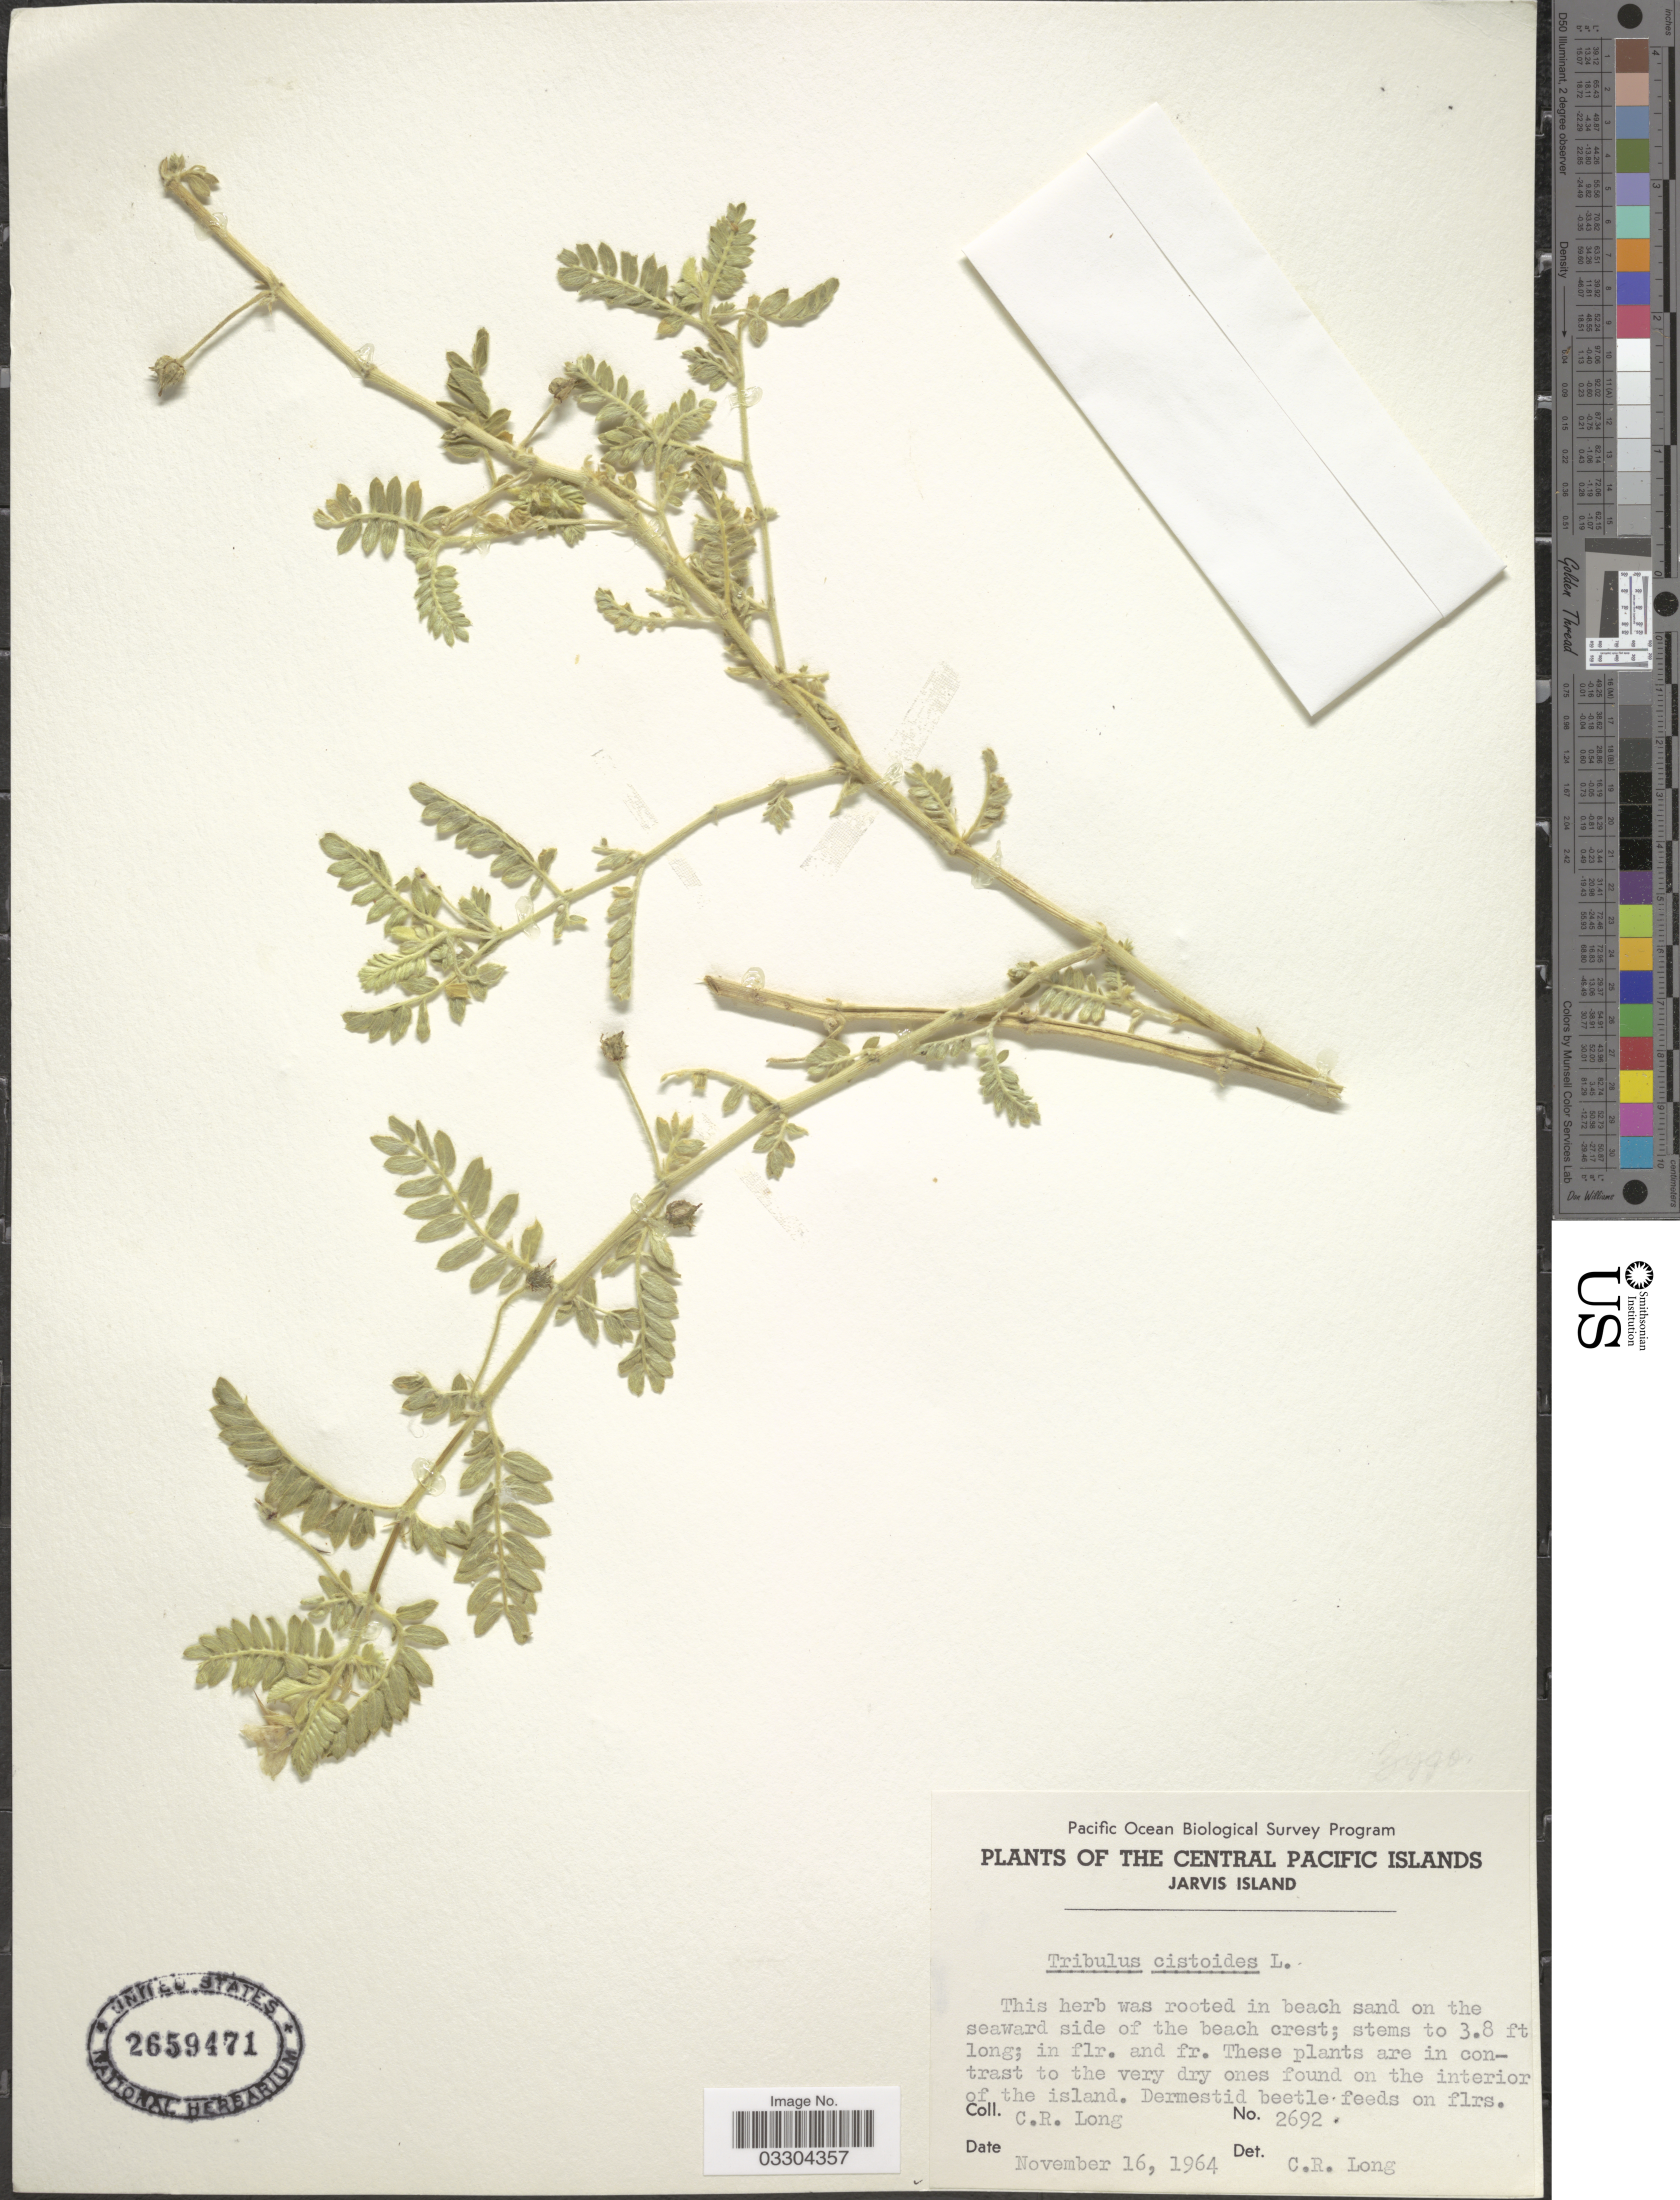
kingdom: Plantae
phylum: Tracheophyta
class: Magnoliopsida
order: Zygophyllales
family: Zygophyllaceae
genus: Tribulus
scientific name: Tribulus cistoides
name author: L.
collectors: C. R. Long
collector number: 2692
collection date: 1964-11-16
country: U.S. Administered Pacific Islands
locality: The Central Pacific Islands. Jarvis Island. Interior of the island.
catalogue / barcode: US 2659471